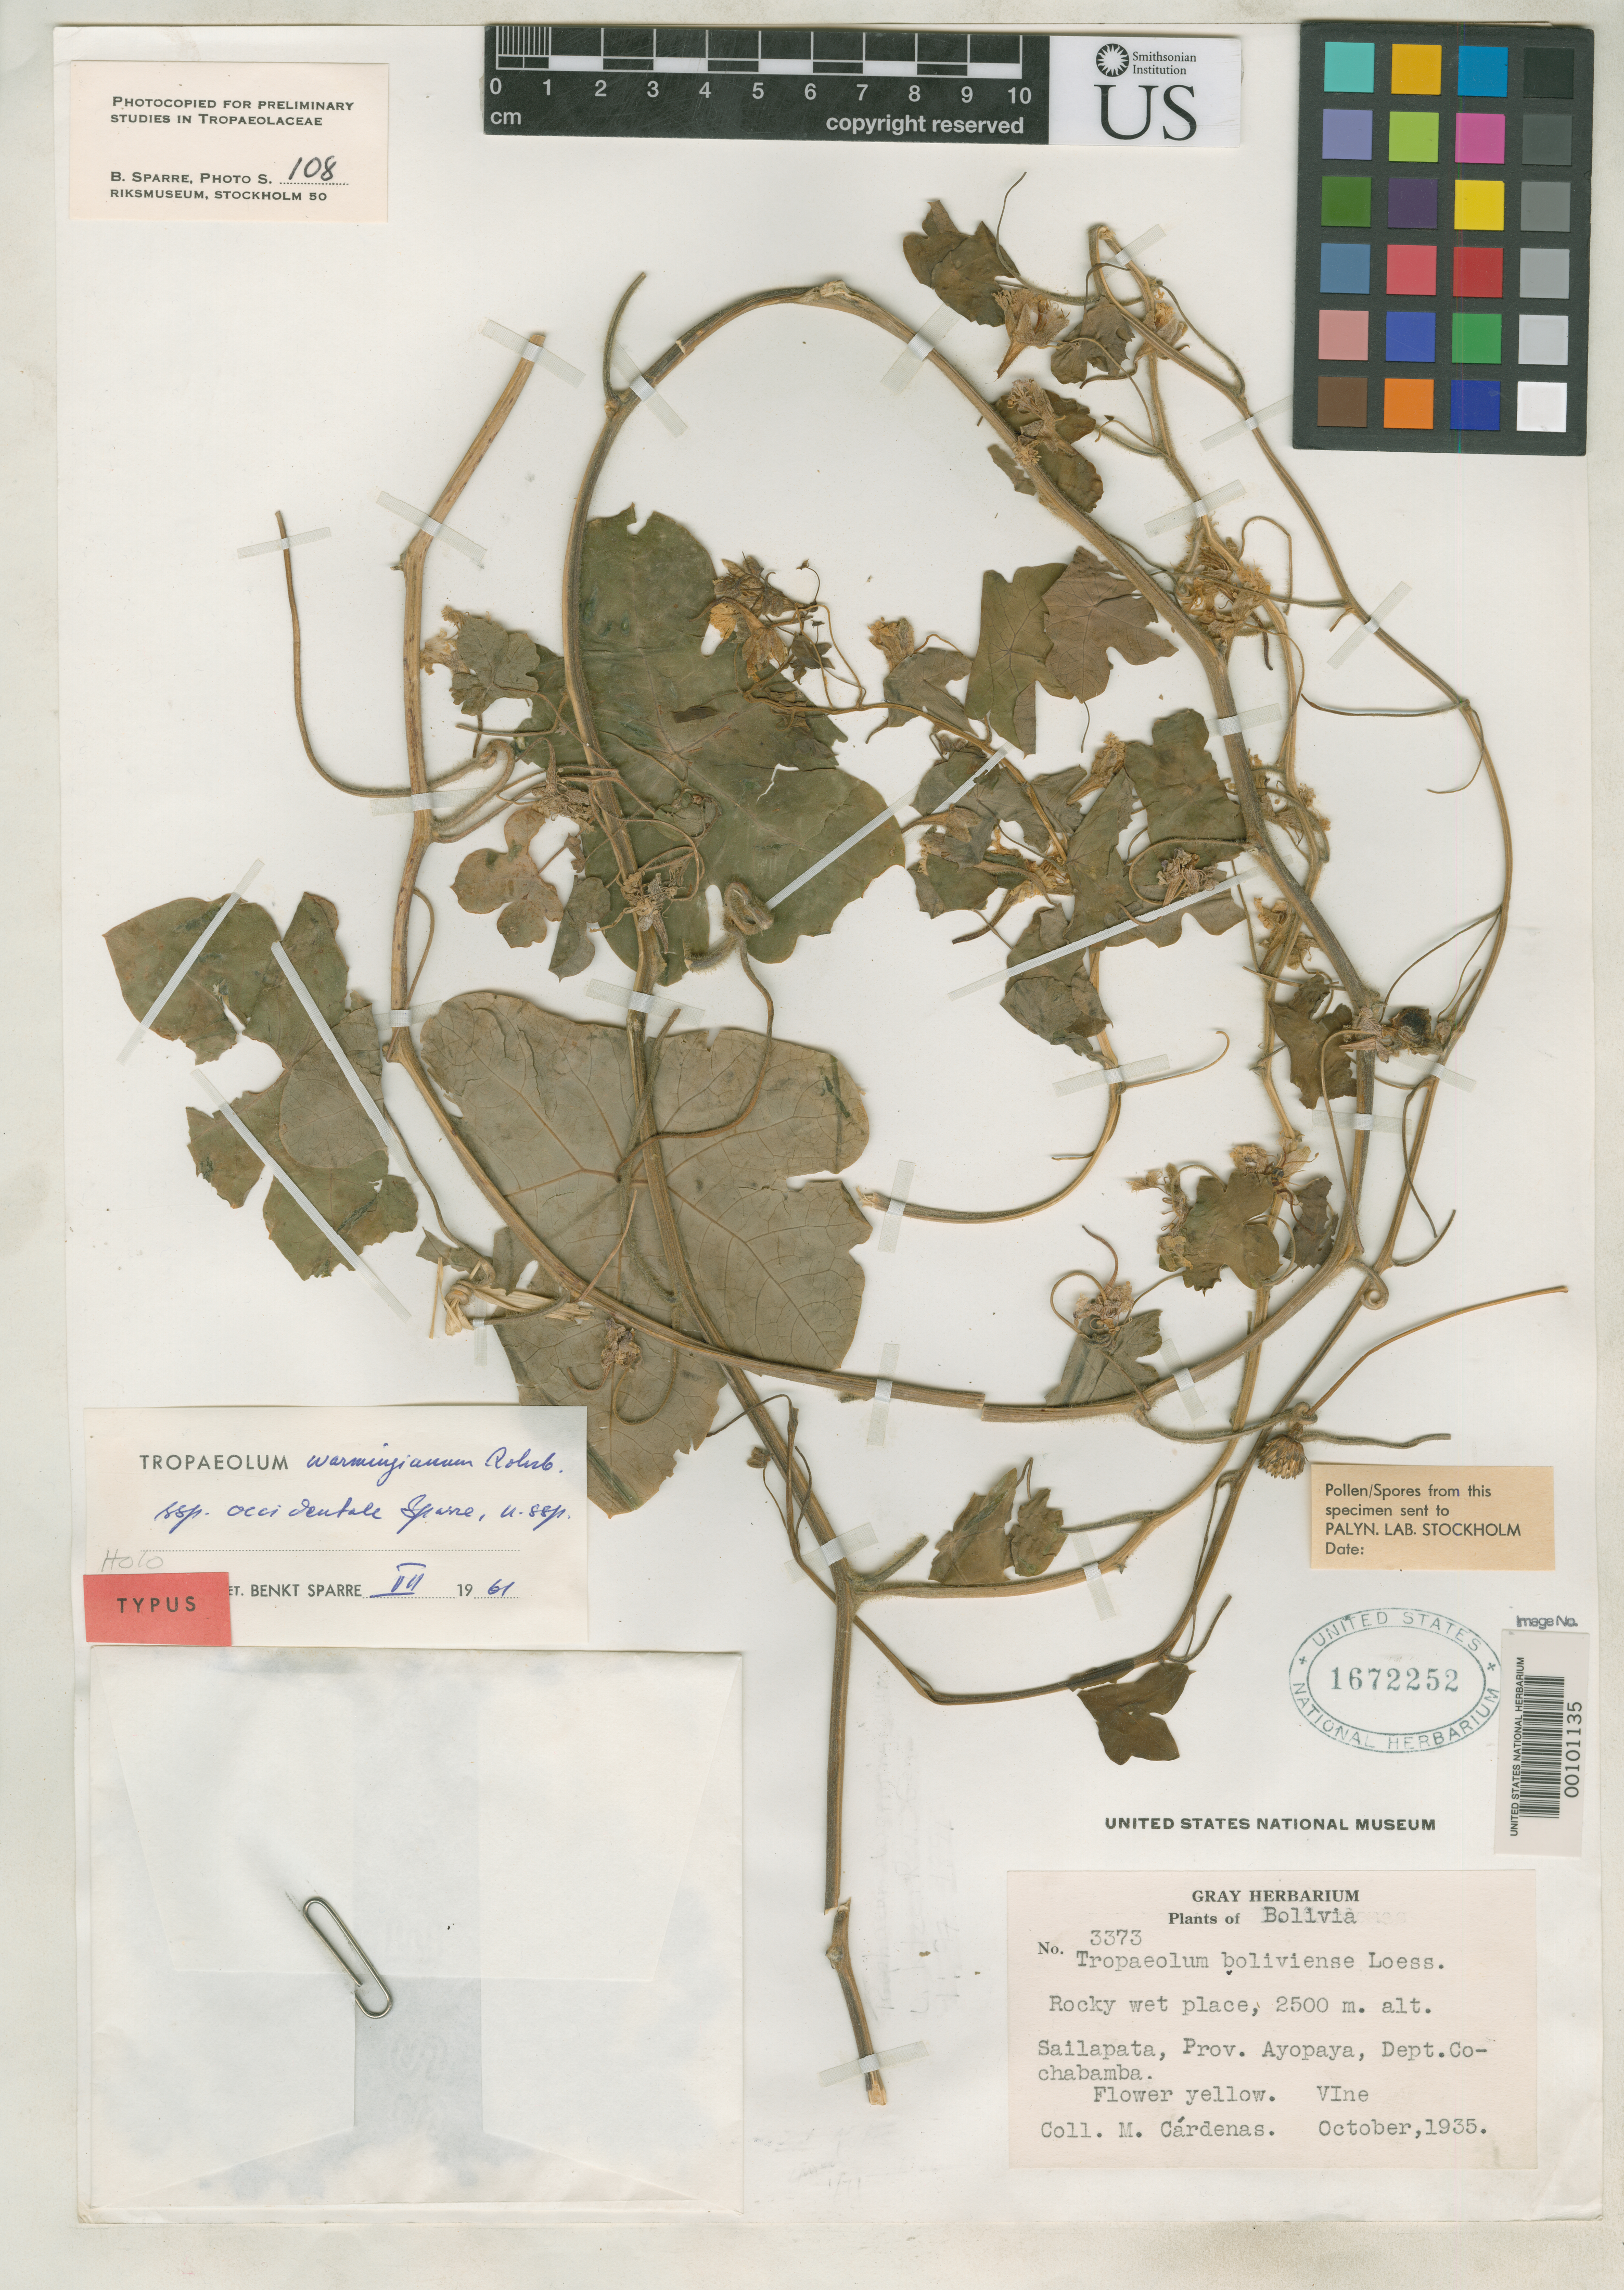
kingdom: Plantae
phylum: Tracheophyta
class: Magnoliopsida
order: Brassicales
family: Tropaeolaceae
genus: Tropaeolum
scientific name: Tropaeolum warmingianum subsp. occidentale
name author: Sparre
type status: Holotype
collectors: M. Cárdenas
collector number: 3373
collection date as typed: Oct 1935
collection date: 1935-10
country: Bolivia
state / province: Cochabamba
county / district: Ayopaya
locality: Sailapata.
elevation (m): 2500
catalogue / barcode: US 1672252